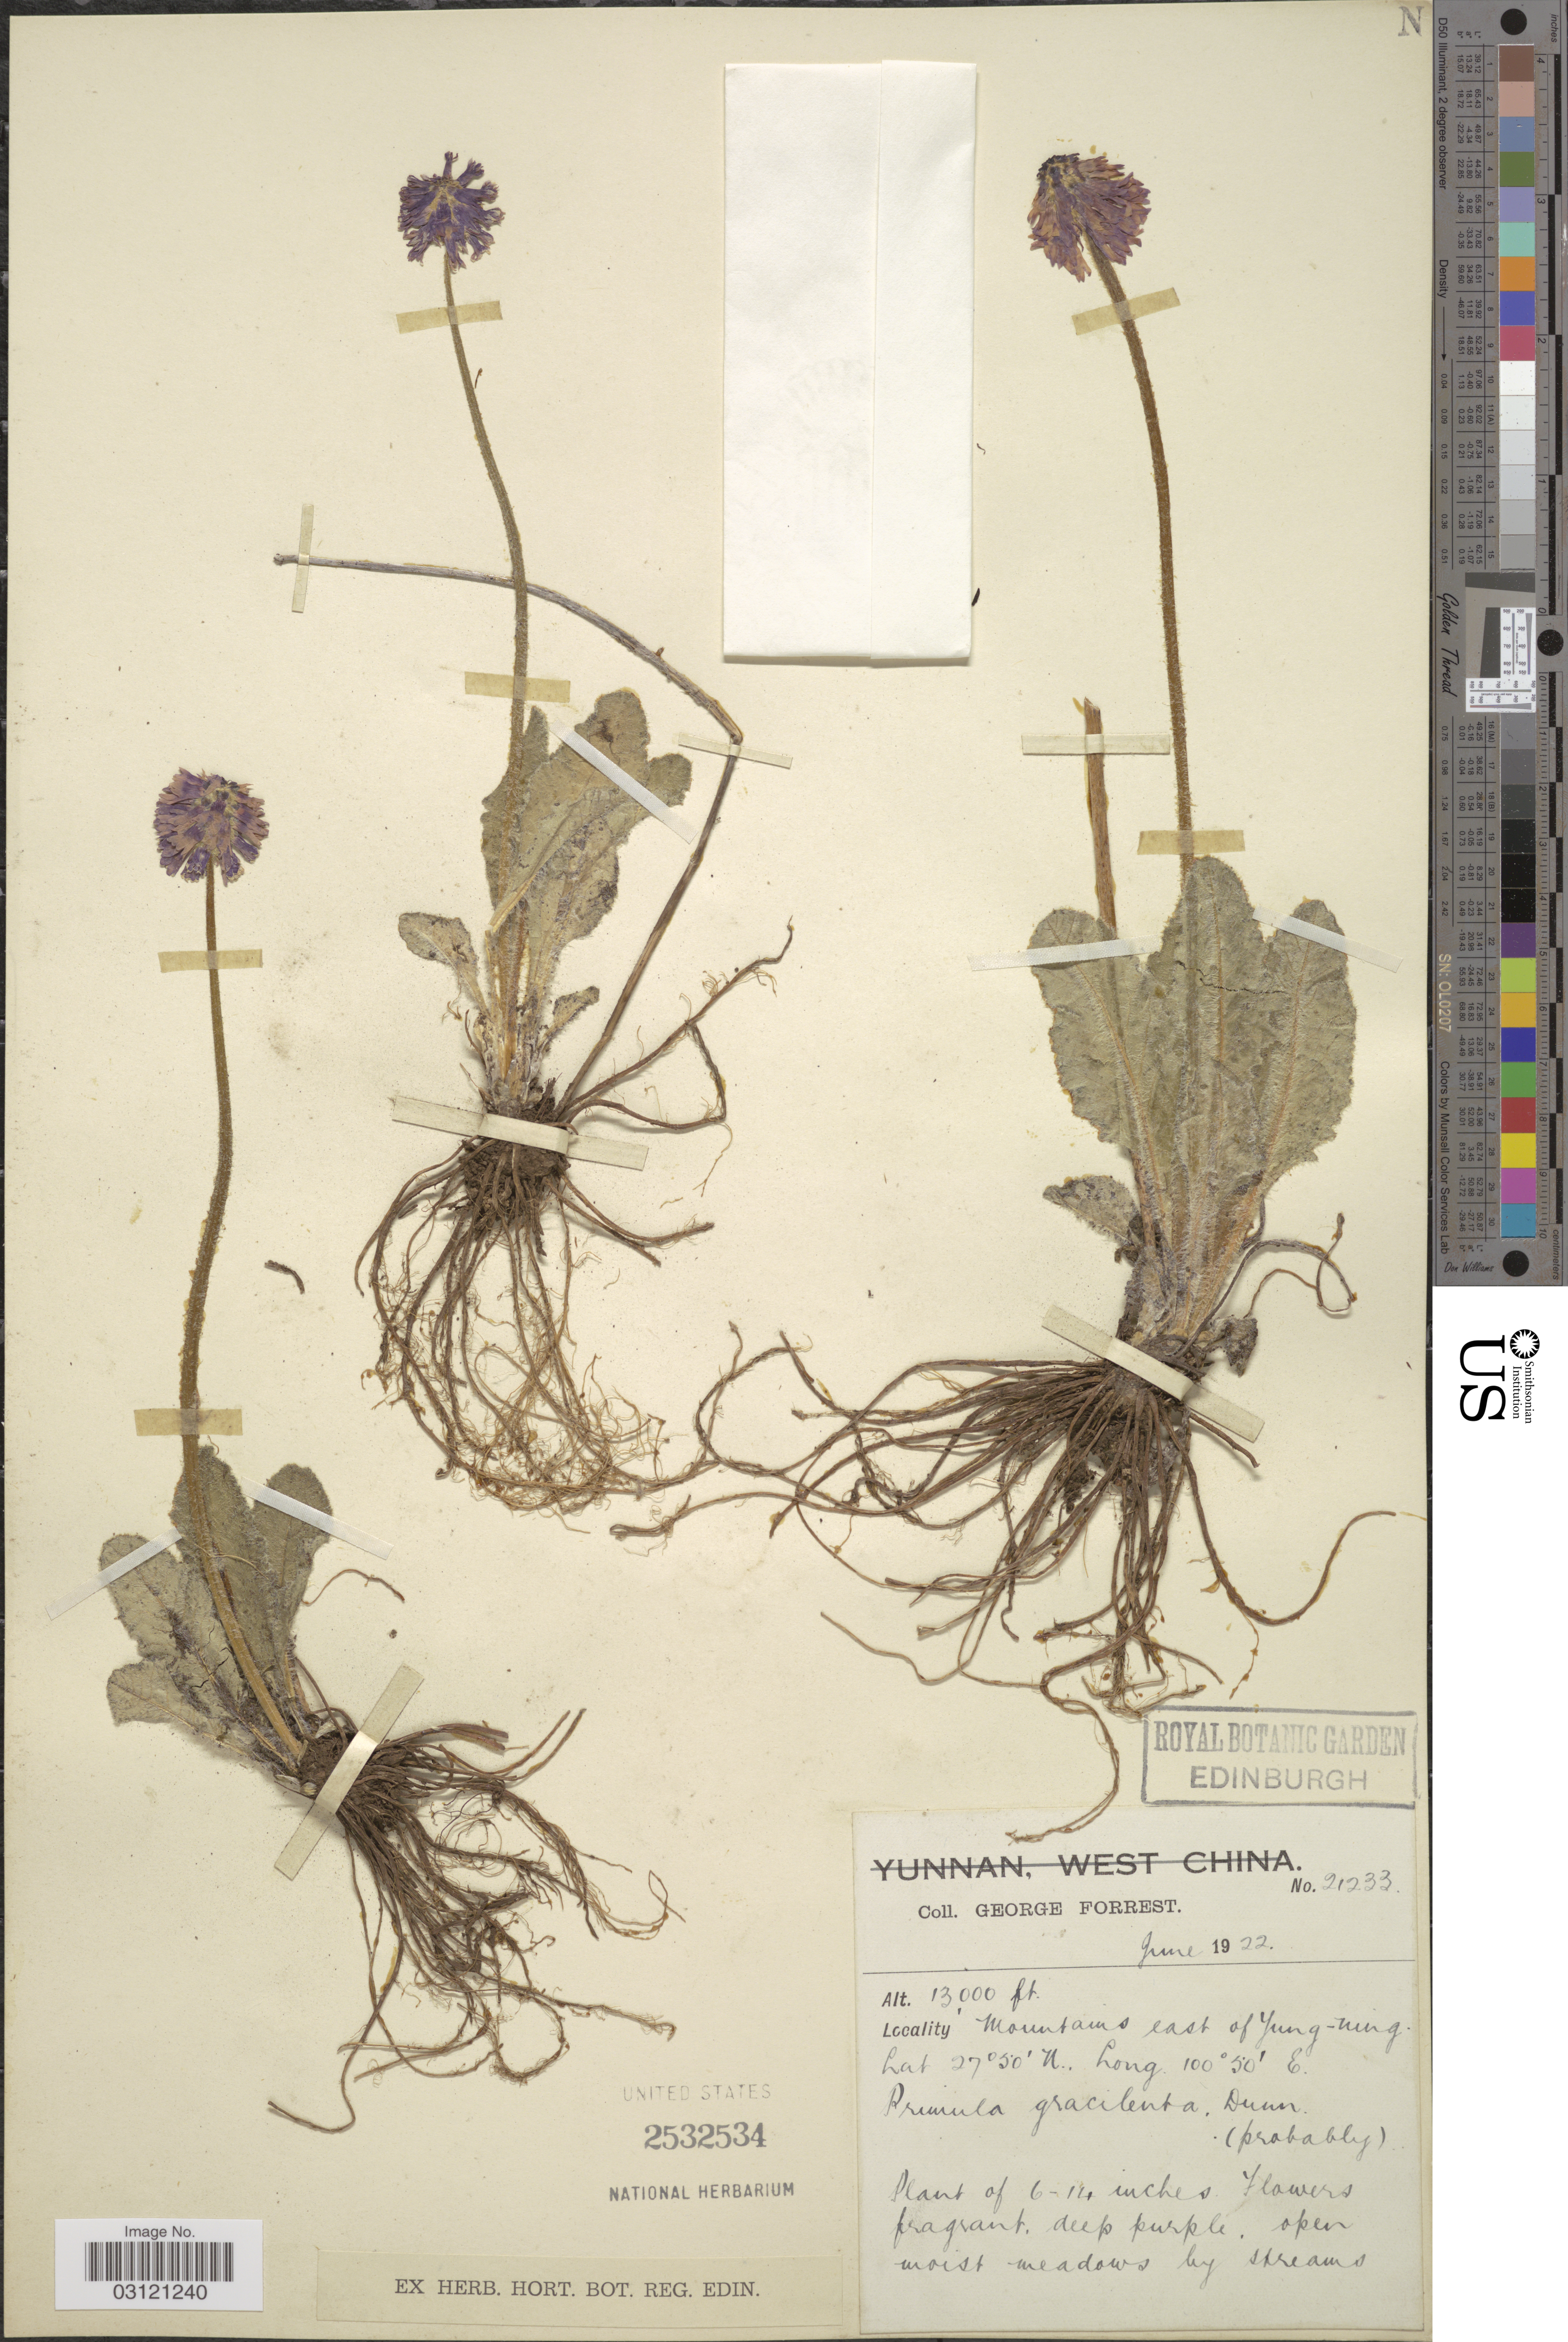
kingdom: Plantae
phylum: Tracheophyta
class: Magnoliopsida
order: Ericales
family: Primulaceae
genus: Primula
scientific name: Primula gracilenta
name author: Dunn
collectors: G. Forrest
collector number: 21233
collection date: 1922-06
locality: Mountains east of Yung-ning.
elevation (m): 3962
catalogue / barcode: US 2532534